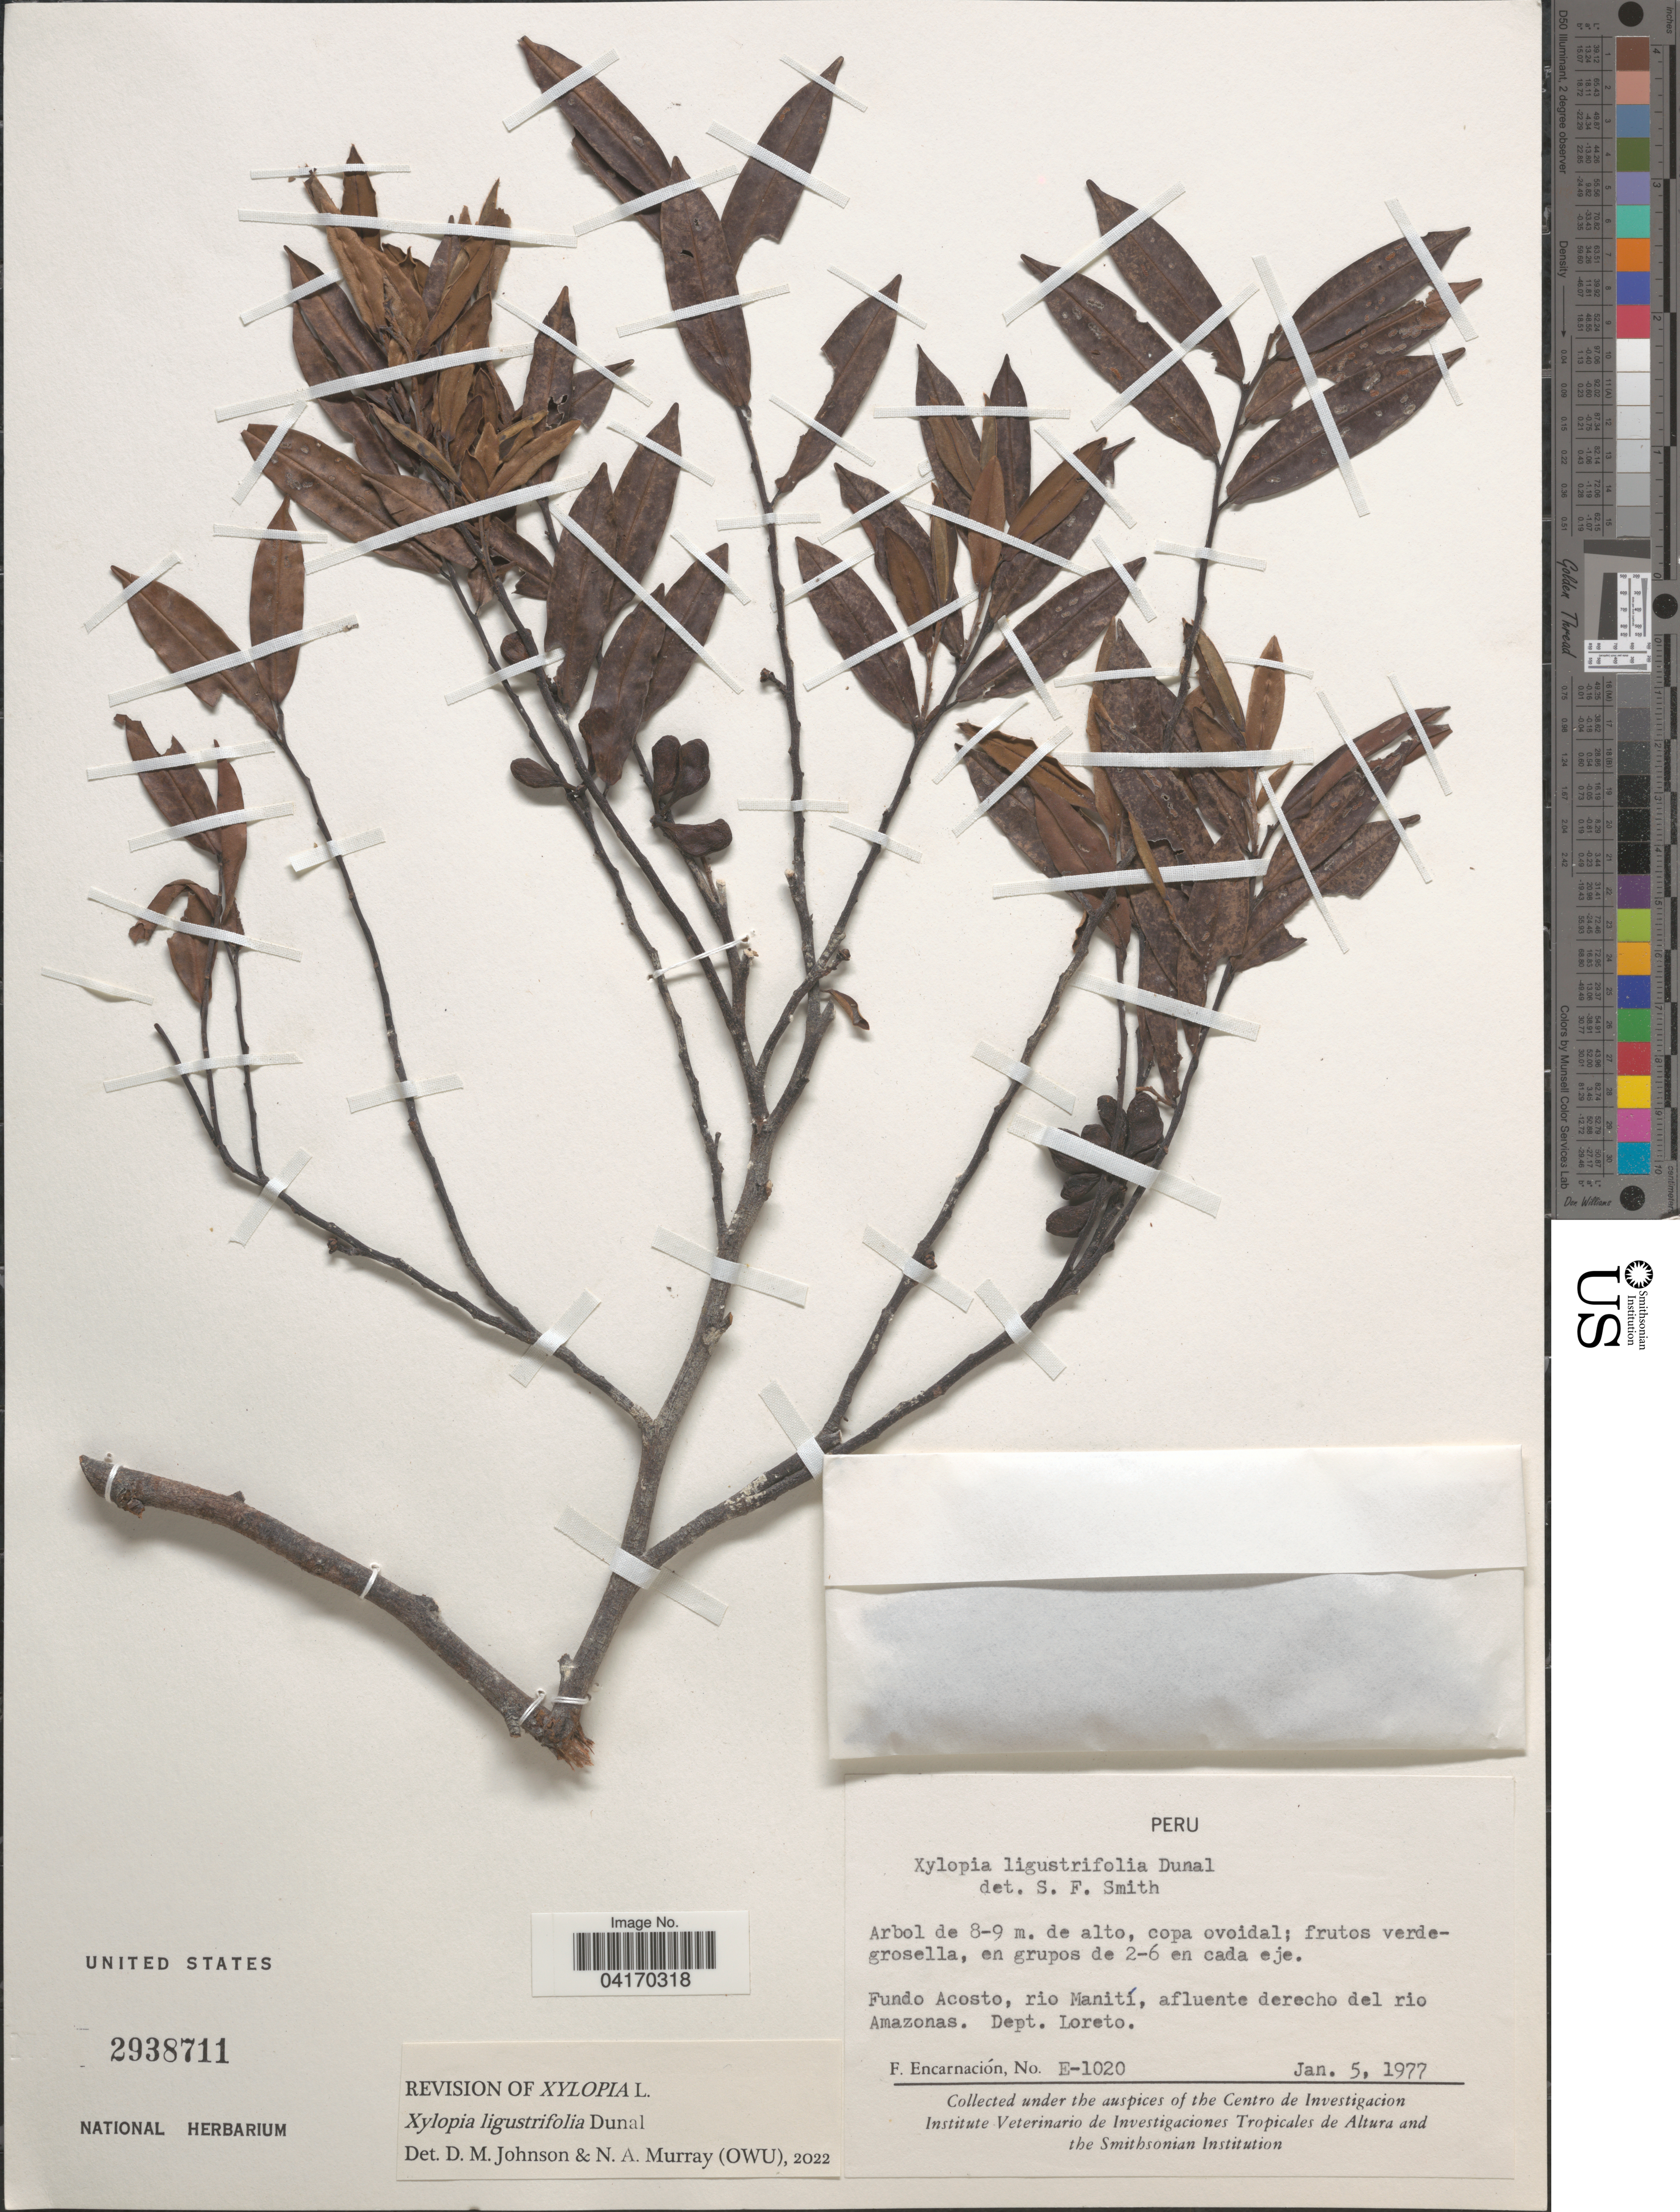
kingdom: Plantae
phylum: Tracheophyta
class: Magnoliopsida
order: Magnoliales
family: Annonaceae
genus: Xylopia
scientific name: Xylopia ligustrifolia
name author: Dunal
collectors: F. Encarnación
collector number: E-1020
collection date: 1977-01-05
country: Peru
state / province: Loreto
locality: Fundo Acosto, rio Manití, afluente derecho del rio Amazonas. Dept. Loreto.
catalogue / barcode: US 2938711